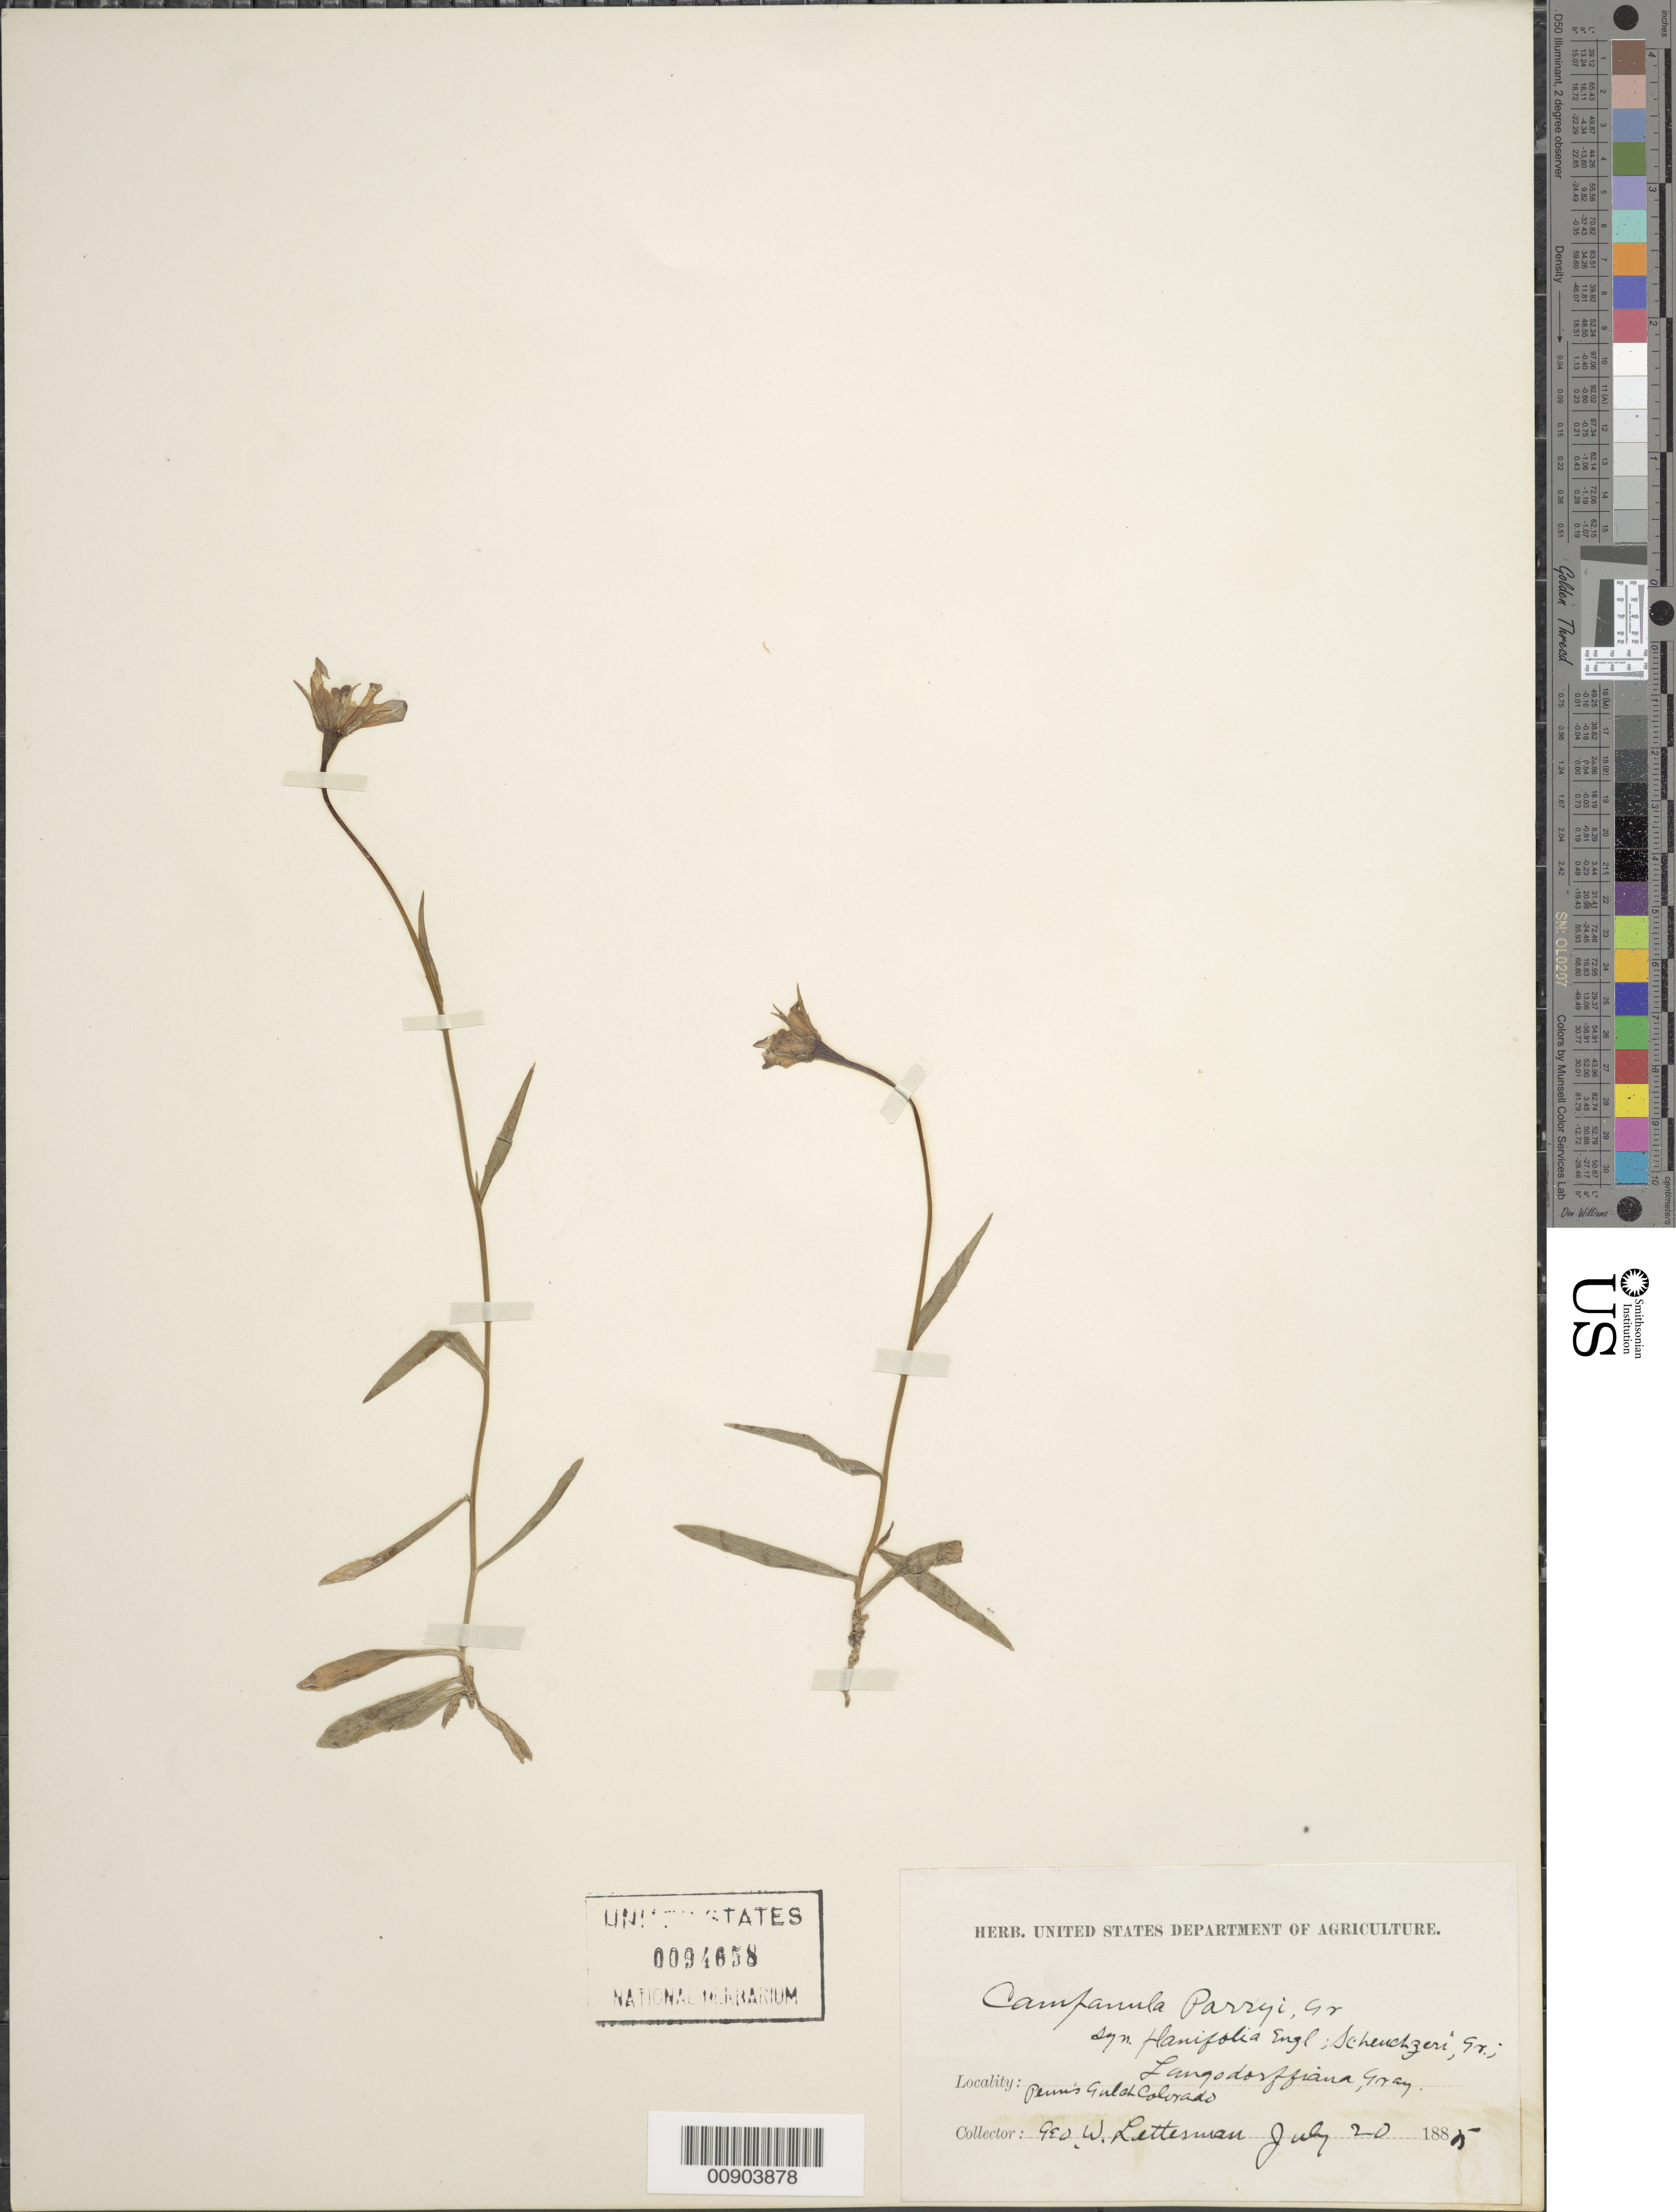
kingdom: Plantae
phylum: Tracheophyta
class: Magnoliopsida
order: Asterales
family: Campanulaceae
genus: Campanula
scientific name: Campanula planiflora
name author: Engelm.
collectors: G. W. Letterman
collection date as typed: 20 Jul 1885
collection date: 1885-07-20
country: United States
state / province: Colorado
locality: Penn's Gulch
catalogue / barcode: US 94658